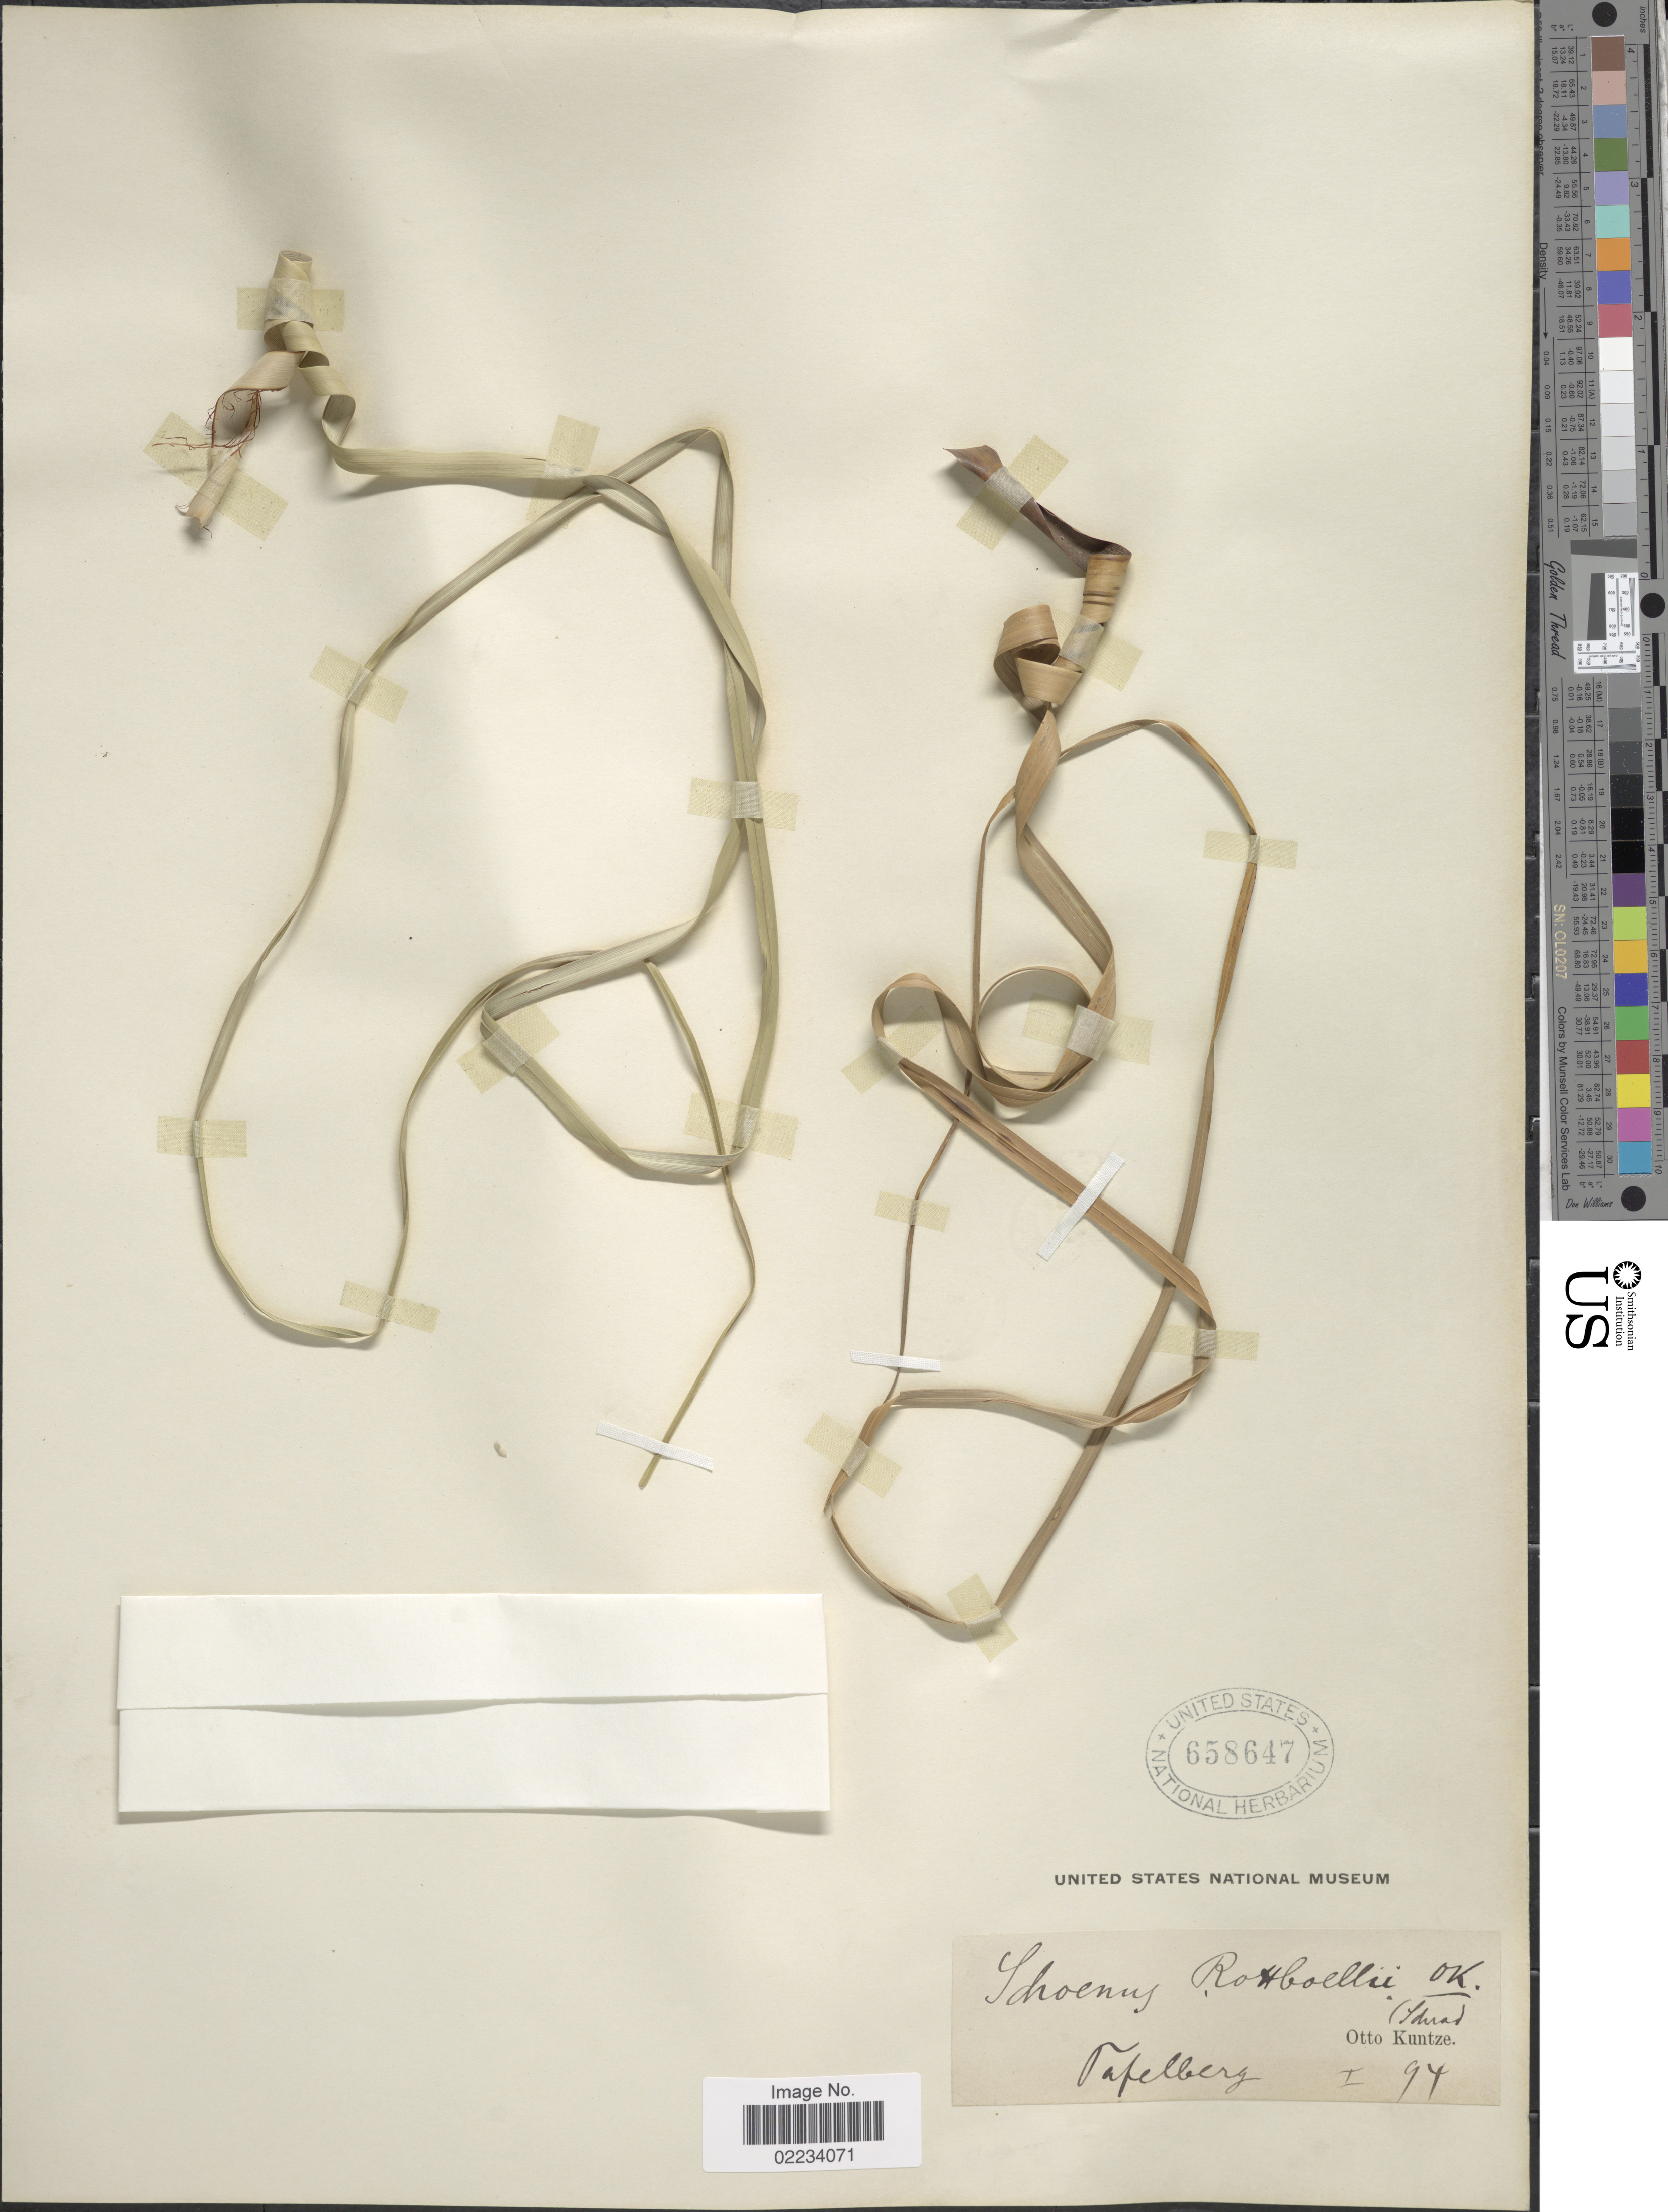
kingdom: Plantae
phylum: Tracheophyta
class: Liliopsida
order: Poales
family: Cyperaceae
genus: Tetraria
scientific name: Tetraria bromoides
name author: (Lam.) H. Pfeiff.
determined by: Strong, Mark T., (BOT), Smithsonian Institution - National Museum of Natural History (UNITED STATES)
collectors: C.E.O. Kuntze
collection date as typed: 19 Jan 1894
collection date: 1894-01-19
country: South Africa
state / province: Western Cape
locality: Tafelberg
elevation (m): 1000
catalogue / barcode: US 658647